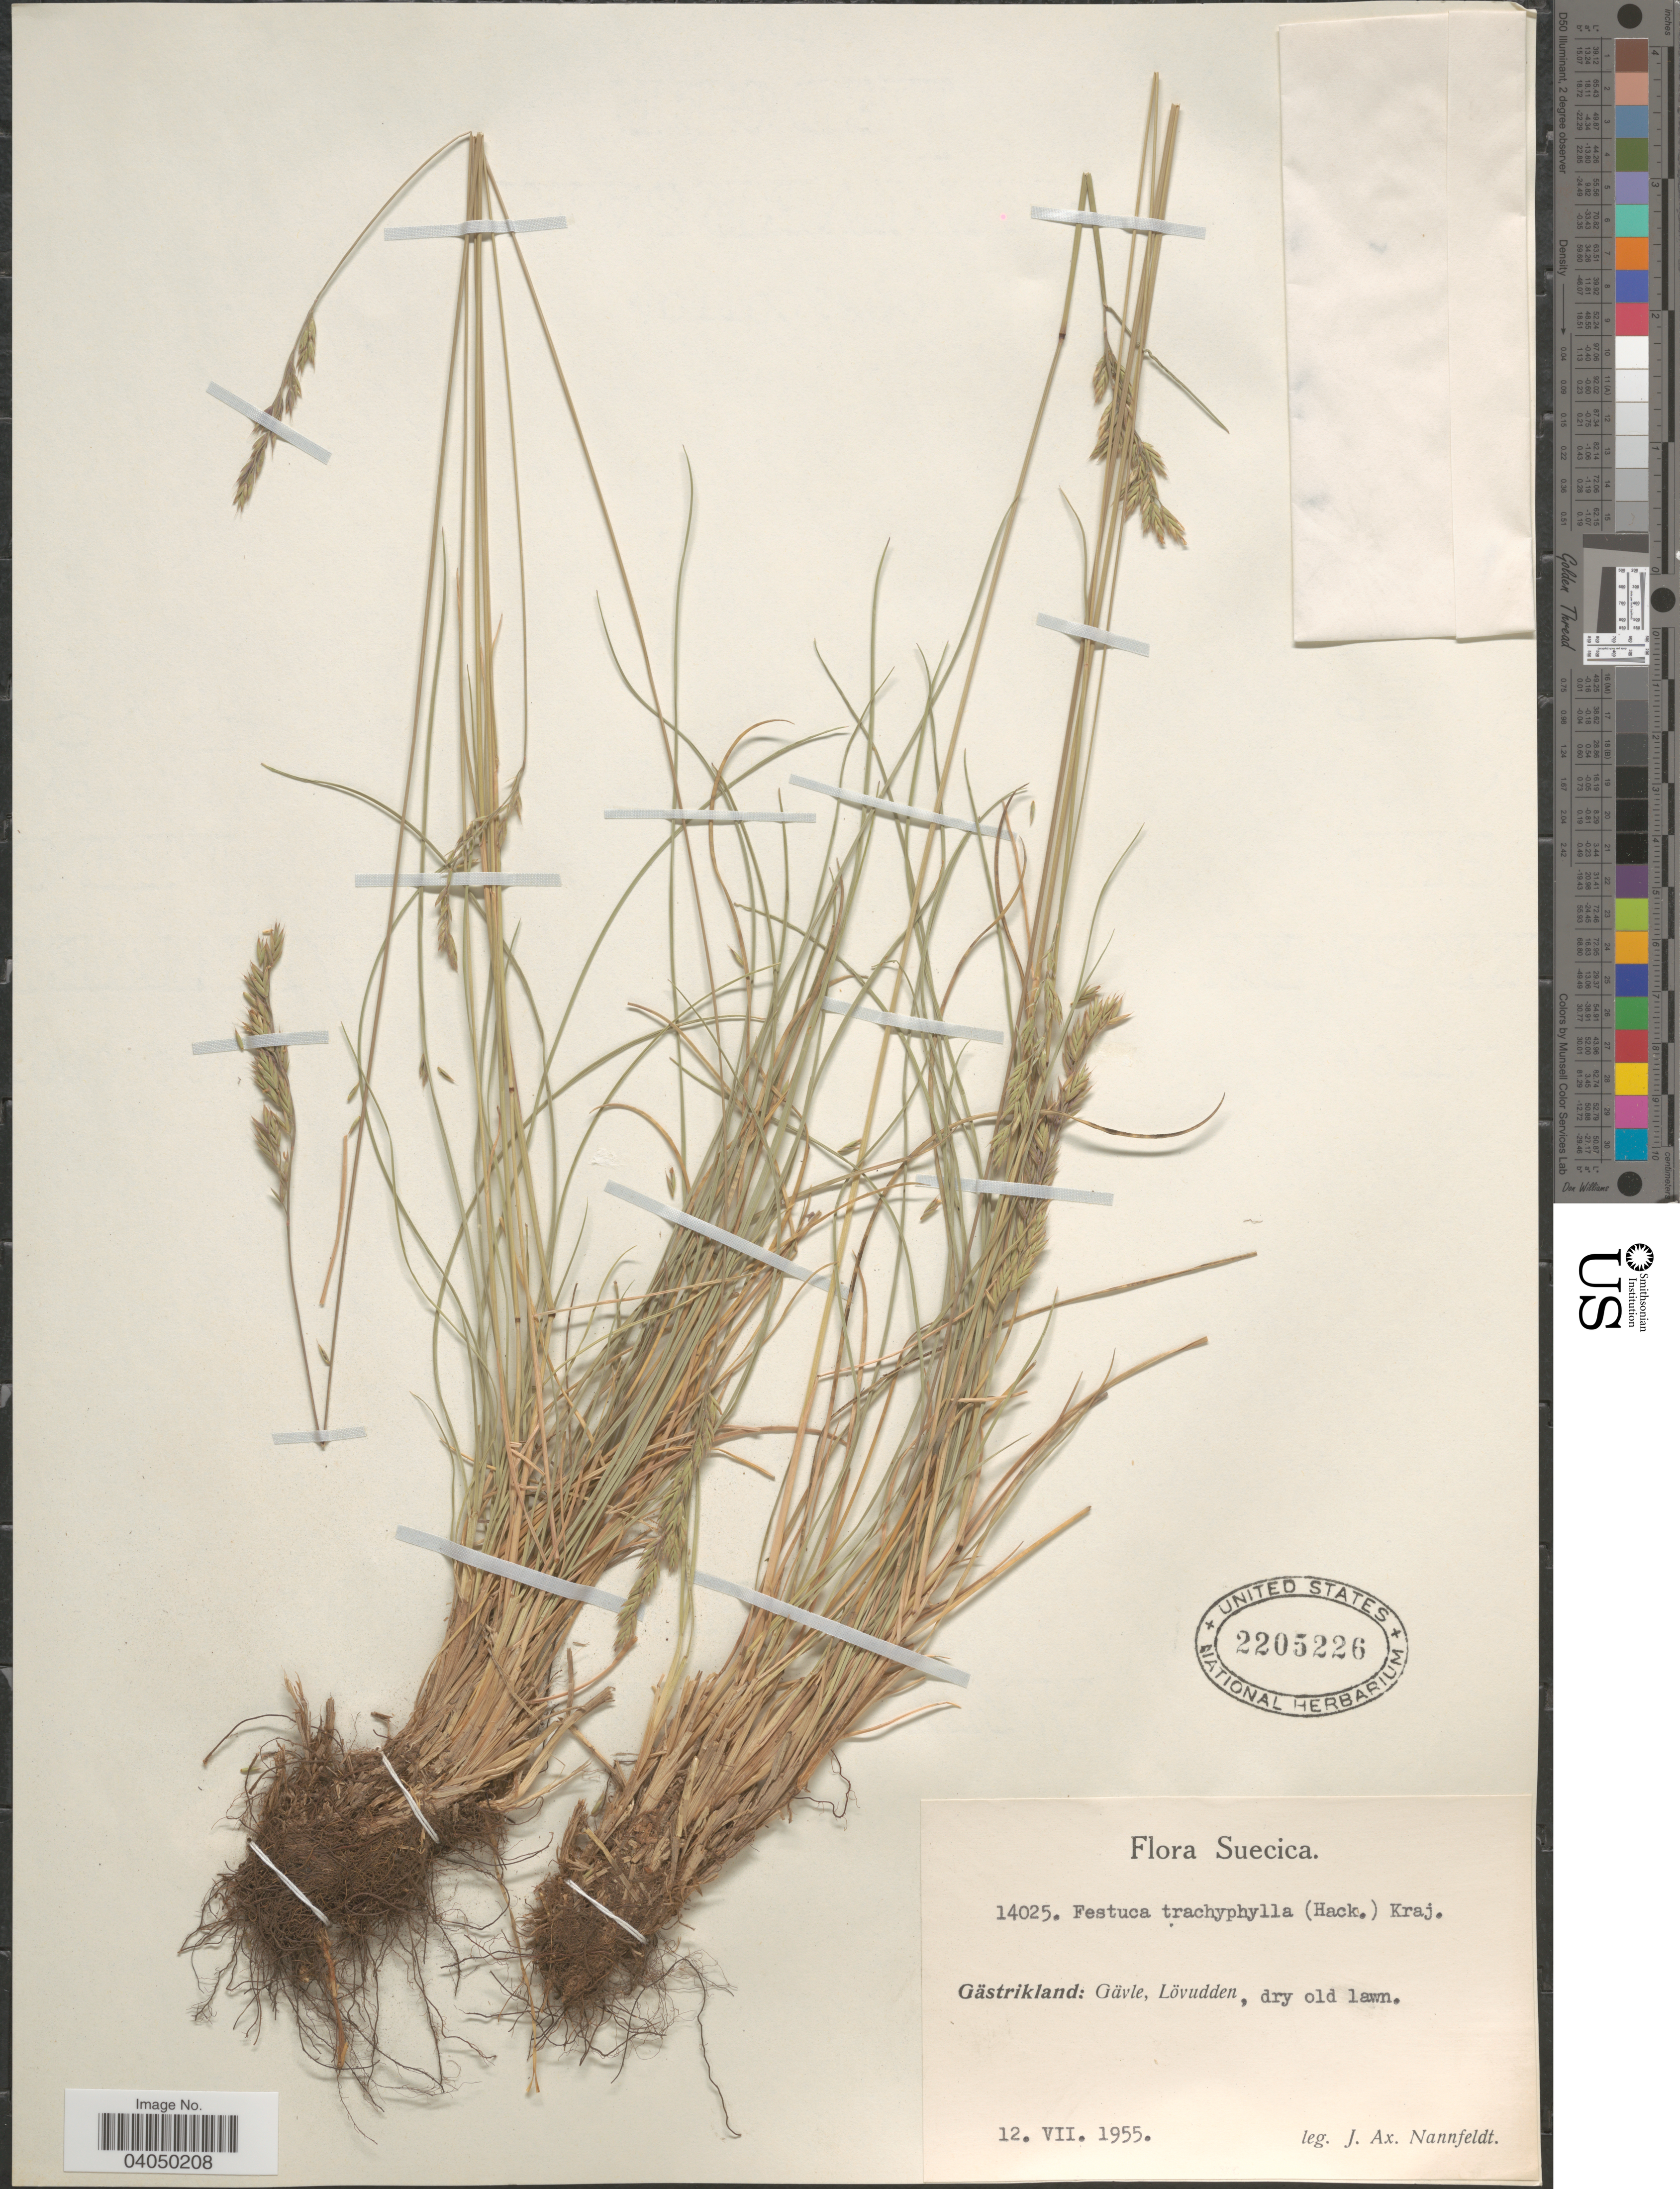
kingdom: Plantae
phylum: Tracheophyta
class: Liliopsida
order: Poales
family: Poaceae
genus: Festuca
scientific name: Festuca trachyphylla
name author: (Hack.) Krajina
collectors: J. Nannfeldt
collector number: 14025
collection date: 1955-07-12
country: Sweden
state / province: Gavleborg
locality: Suecica. Gästrikland: Gävle, Lövudden.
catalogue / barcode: US 2205226